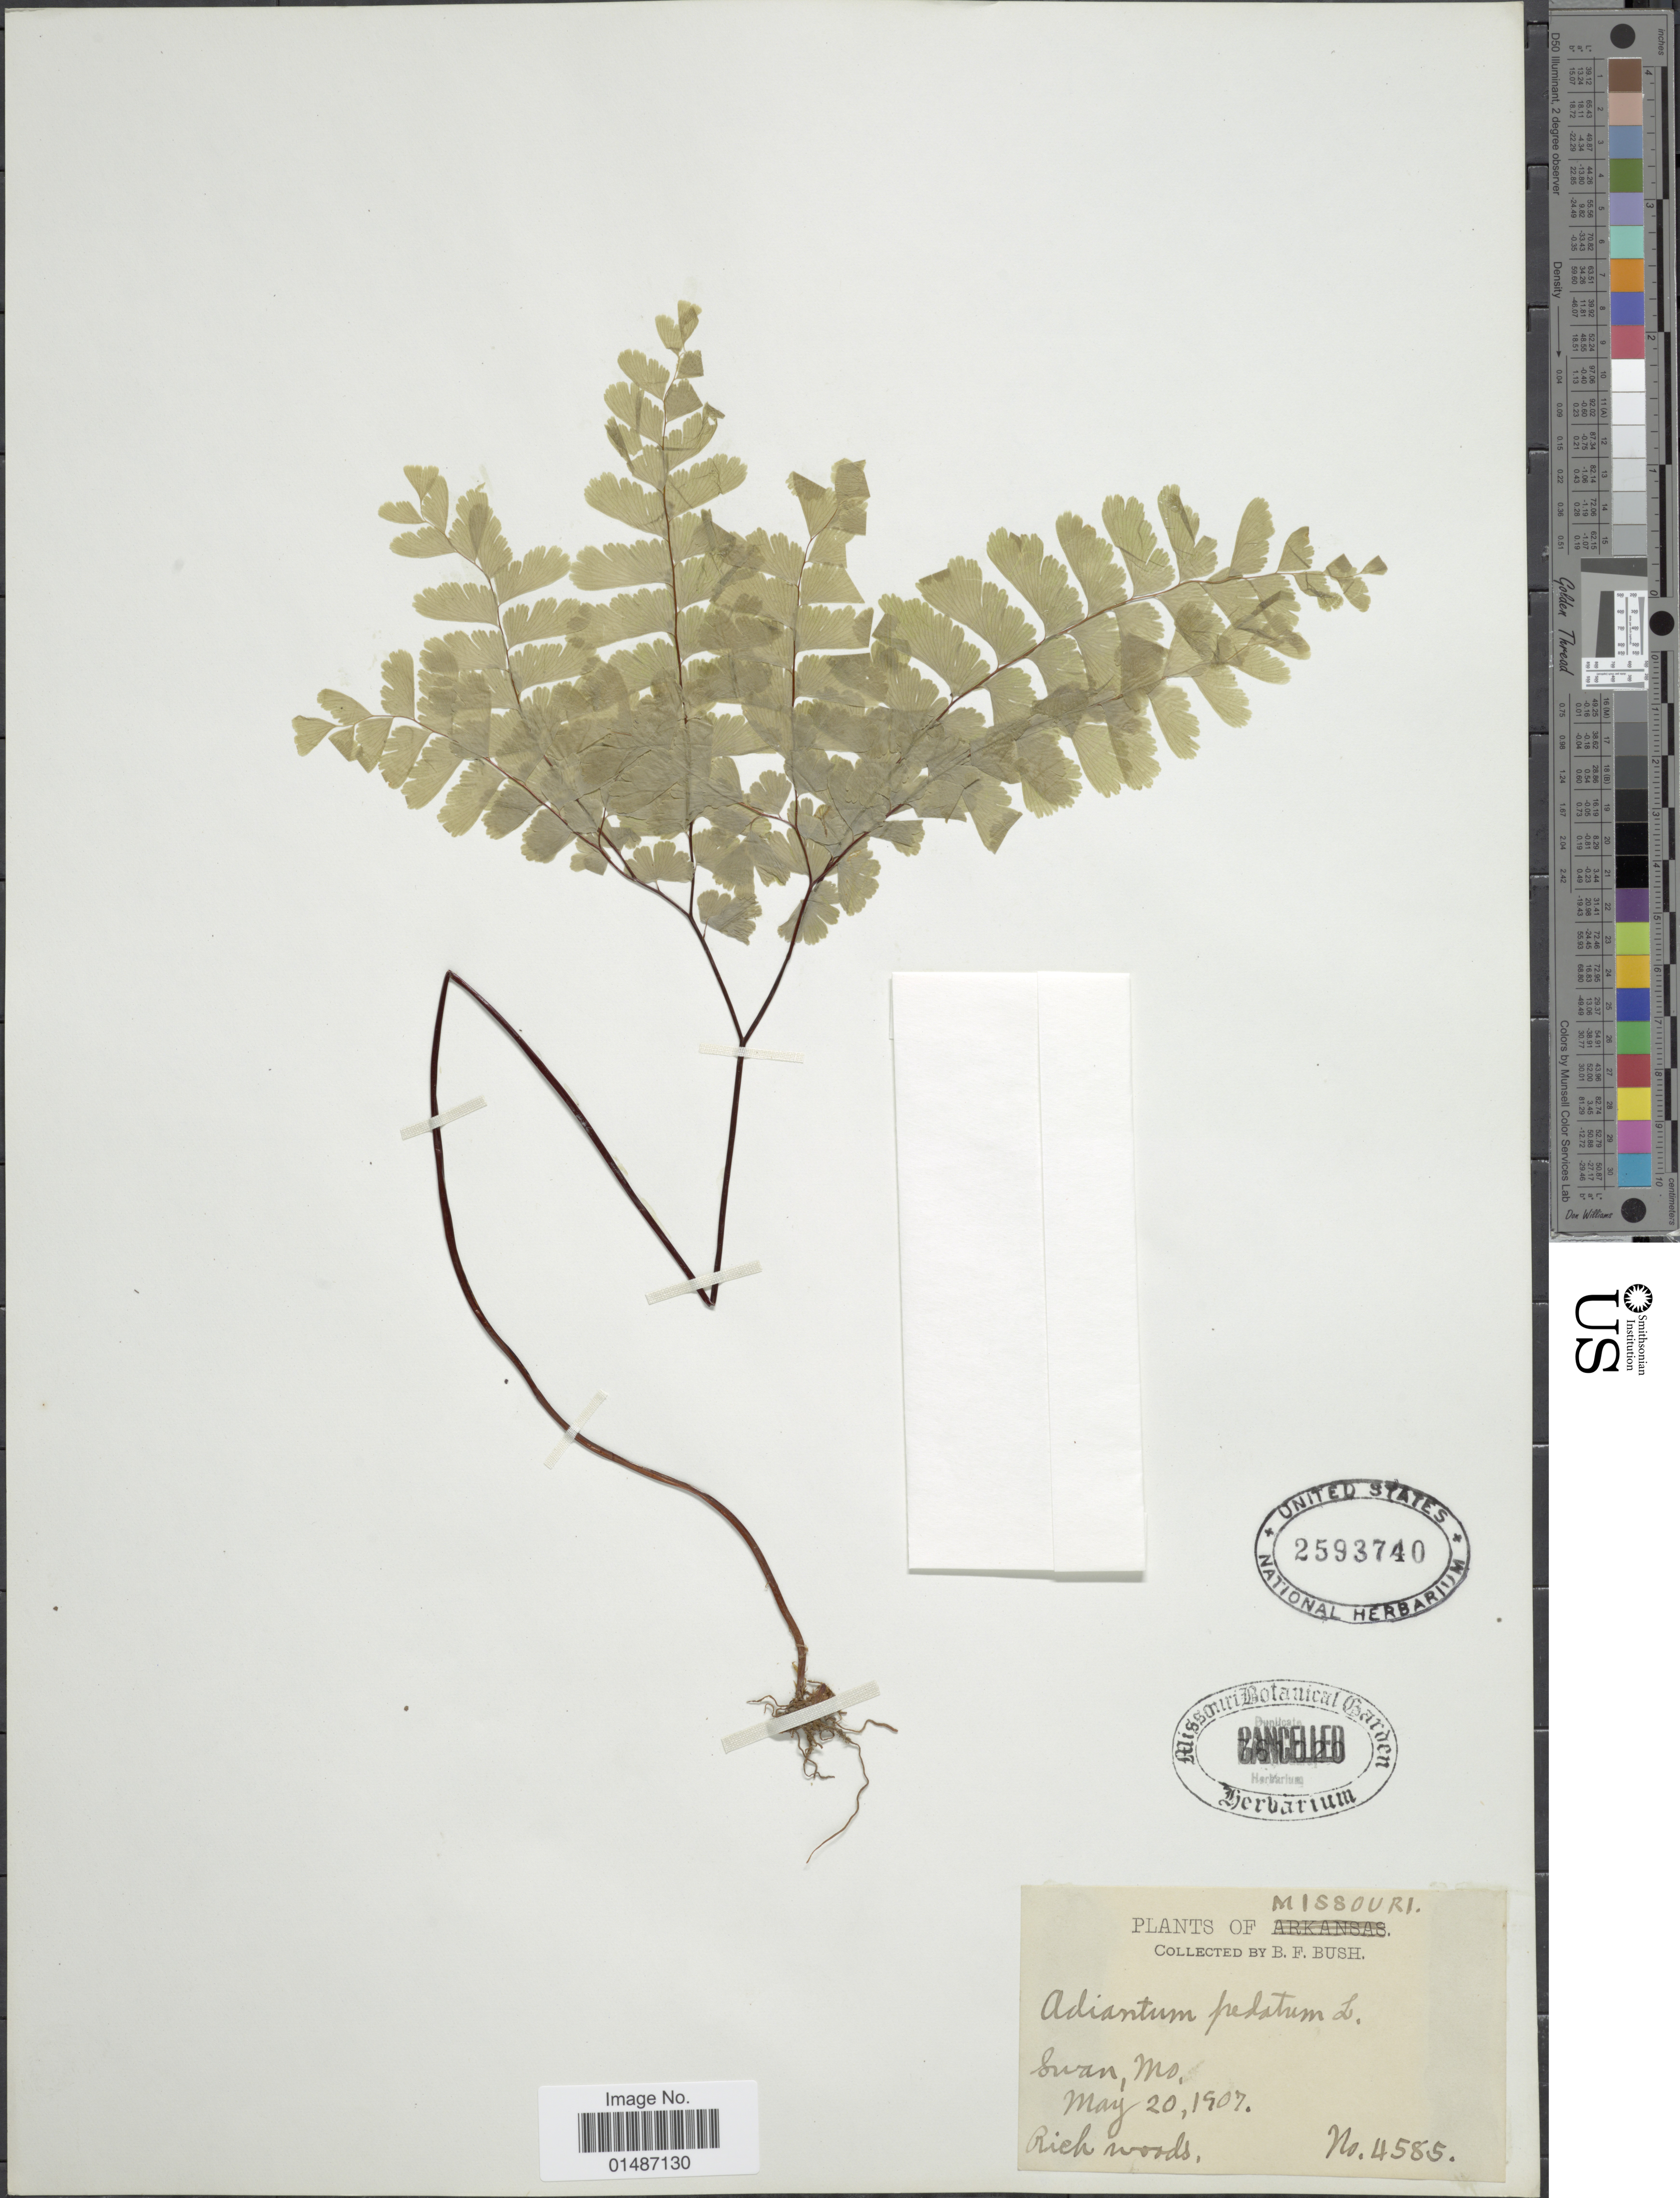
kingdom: Plantae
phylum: Tracheophyta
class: Polypodiopsida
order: Polypodiales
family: Pteridaceae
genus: Adiantum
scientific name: Adiantum pedatum var. pedatum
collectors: B. F. Bush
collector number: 4585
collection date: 1907-05-20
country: United States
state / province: Missouri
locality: Swan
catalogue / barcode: US 2593740